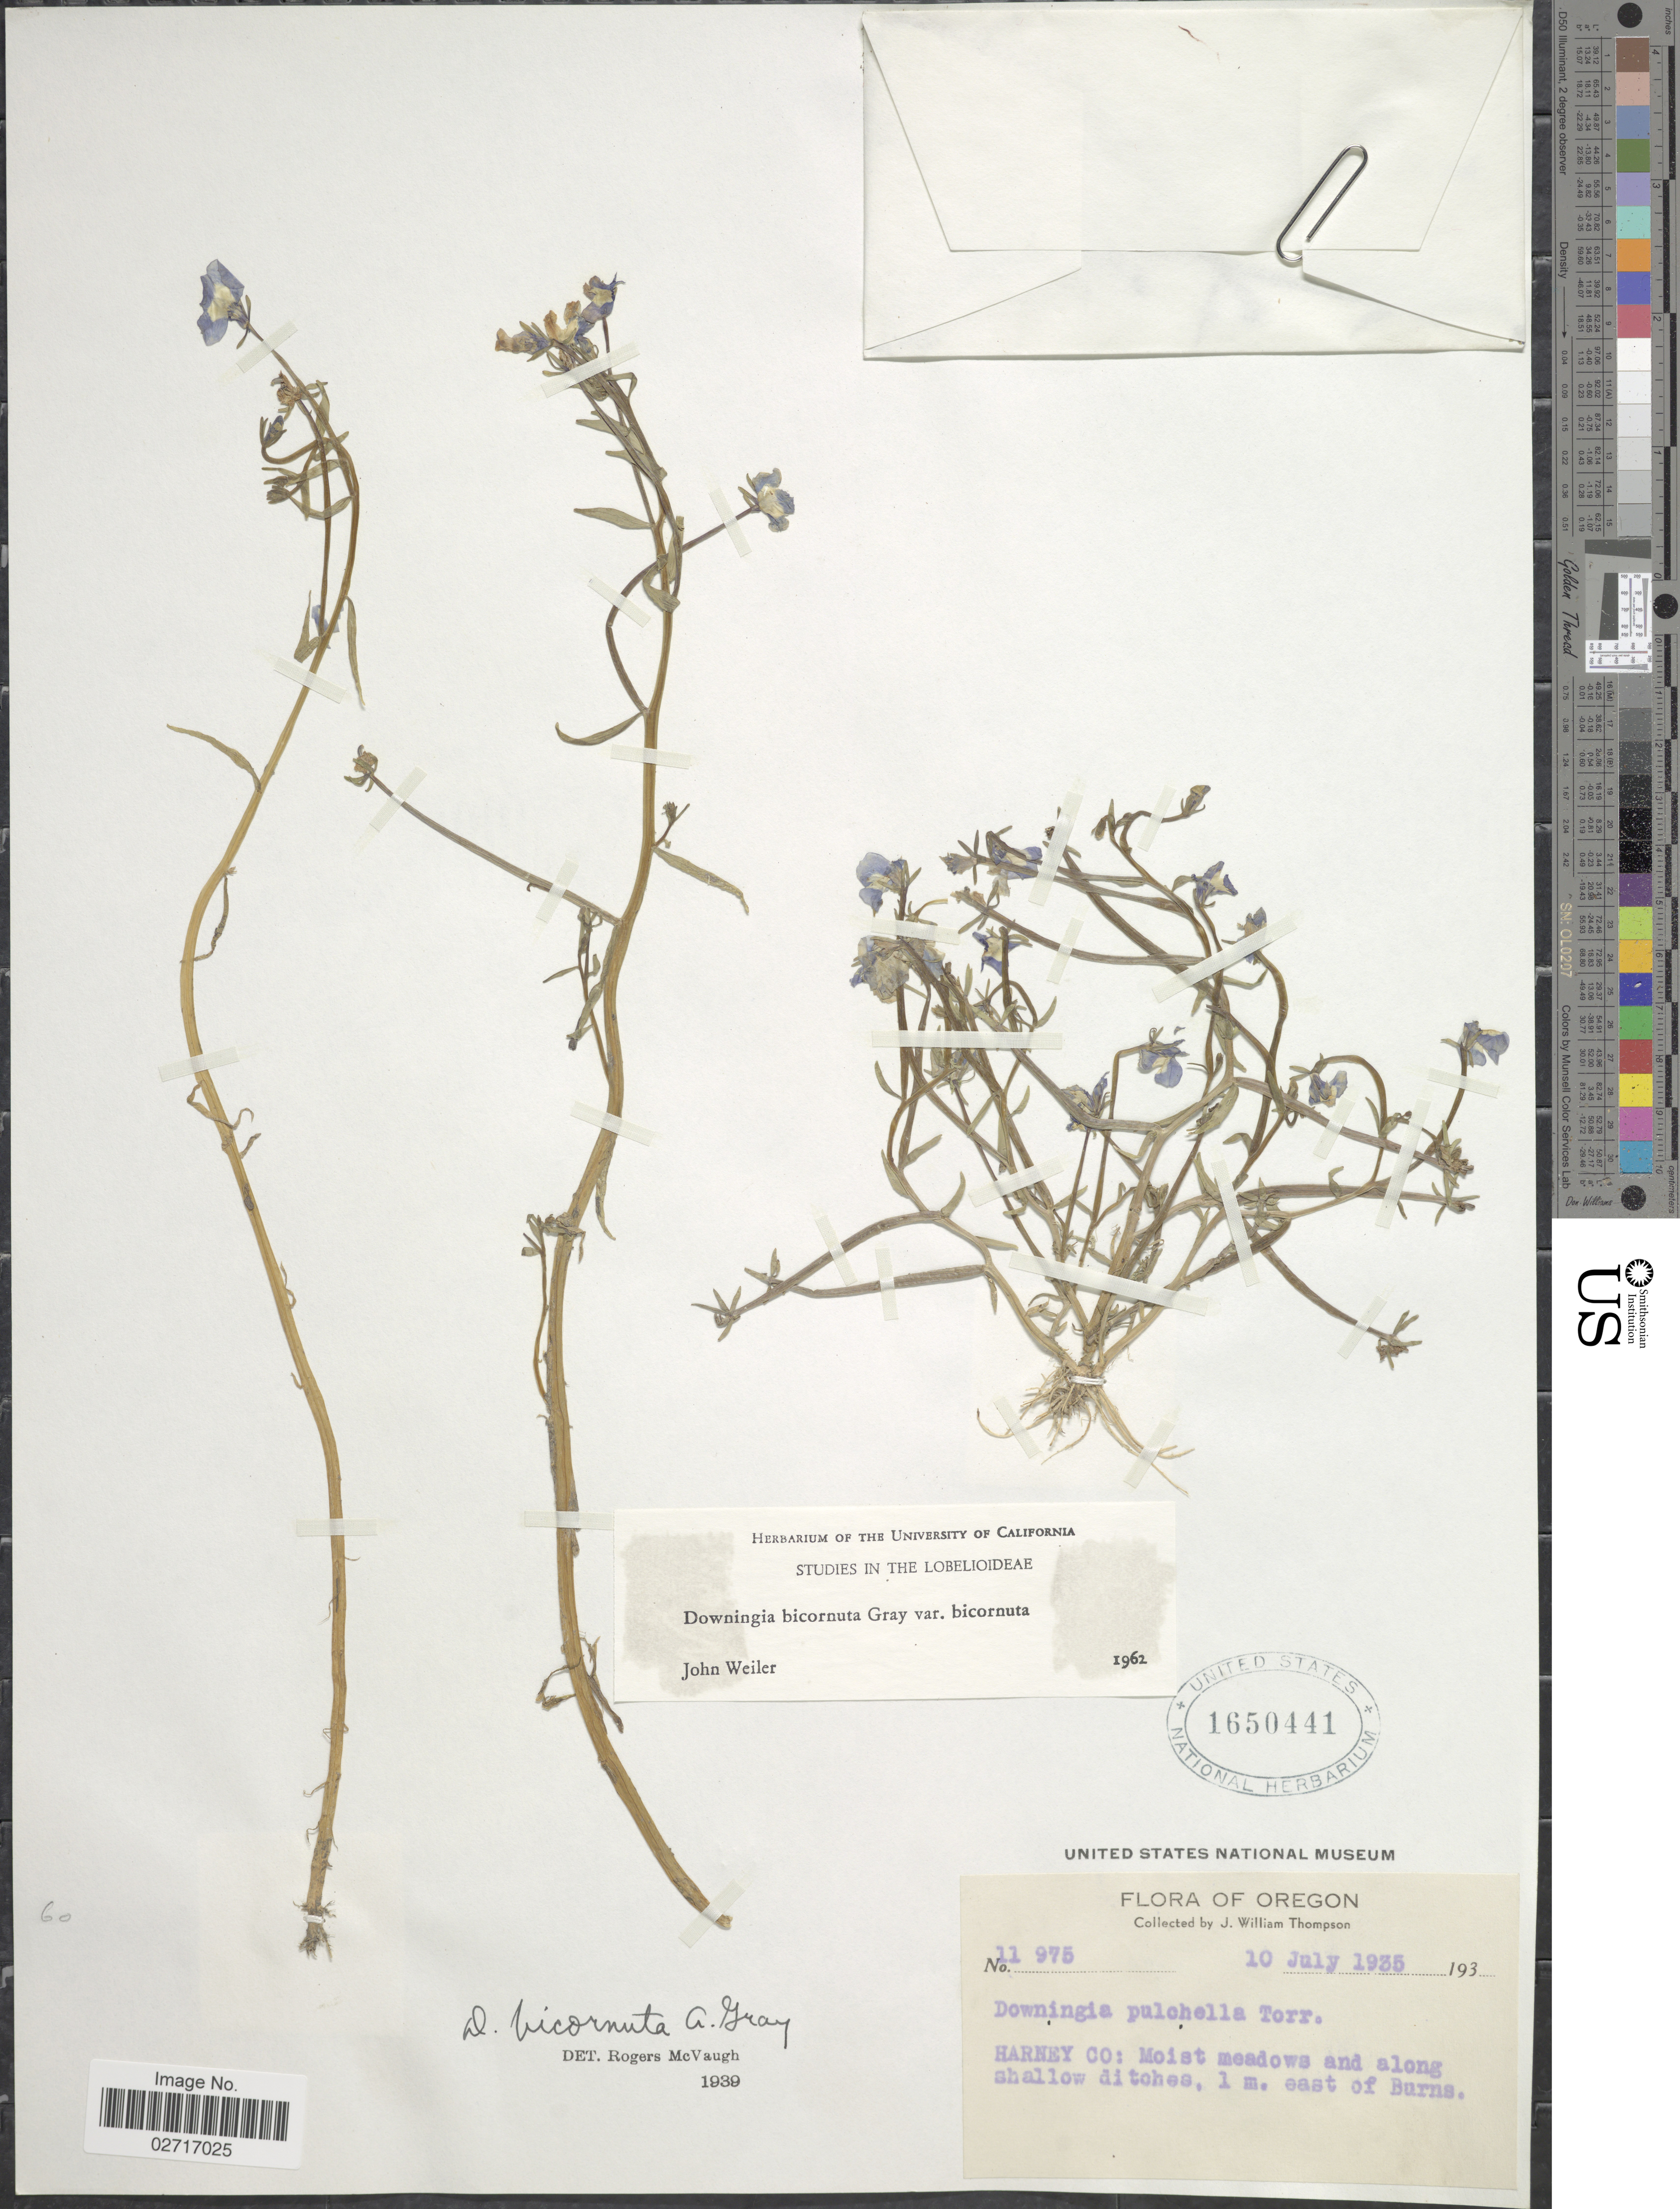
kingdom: Plantae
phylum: Tracheophyta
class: Magnoliopsida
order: Asterales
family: Campanulaceae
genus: Downingia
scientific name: Downingia bicornuta var. bicornuta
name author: A. Gray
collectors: J. W. Thompson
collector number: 11975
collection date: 1935-07-10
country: United States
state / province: Oregon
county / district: Harney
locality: Harney Co: Moist meadows and along shallow ditches, 1 m. east of Burns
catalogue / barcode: US 1650441